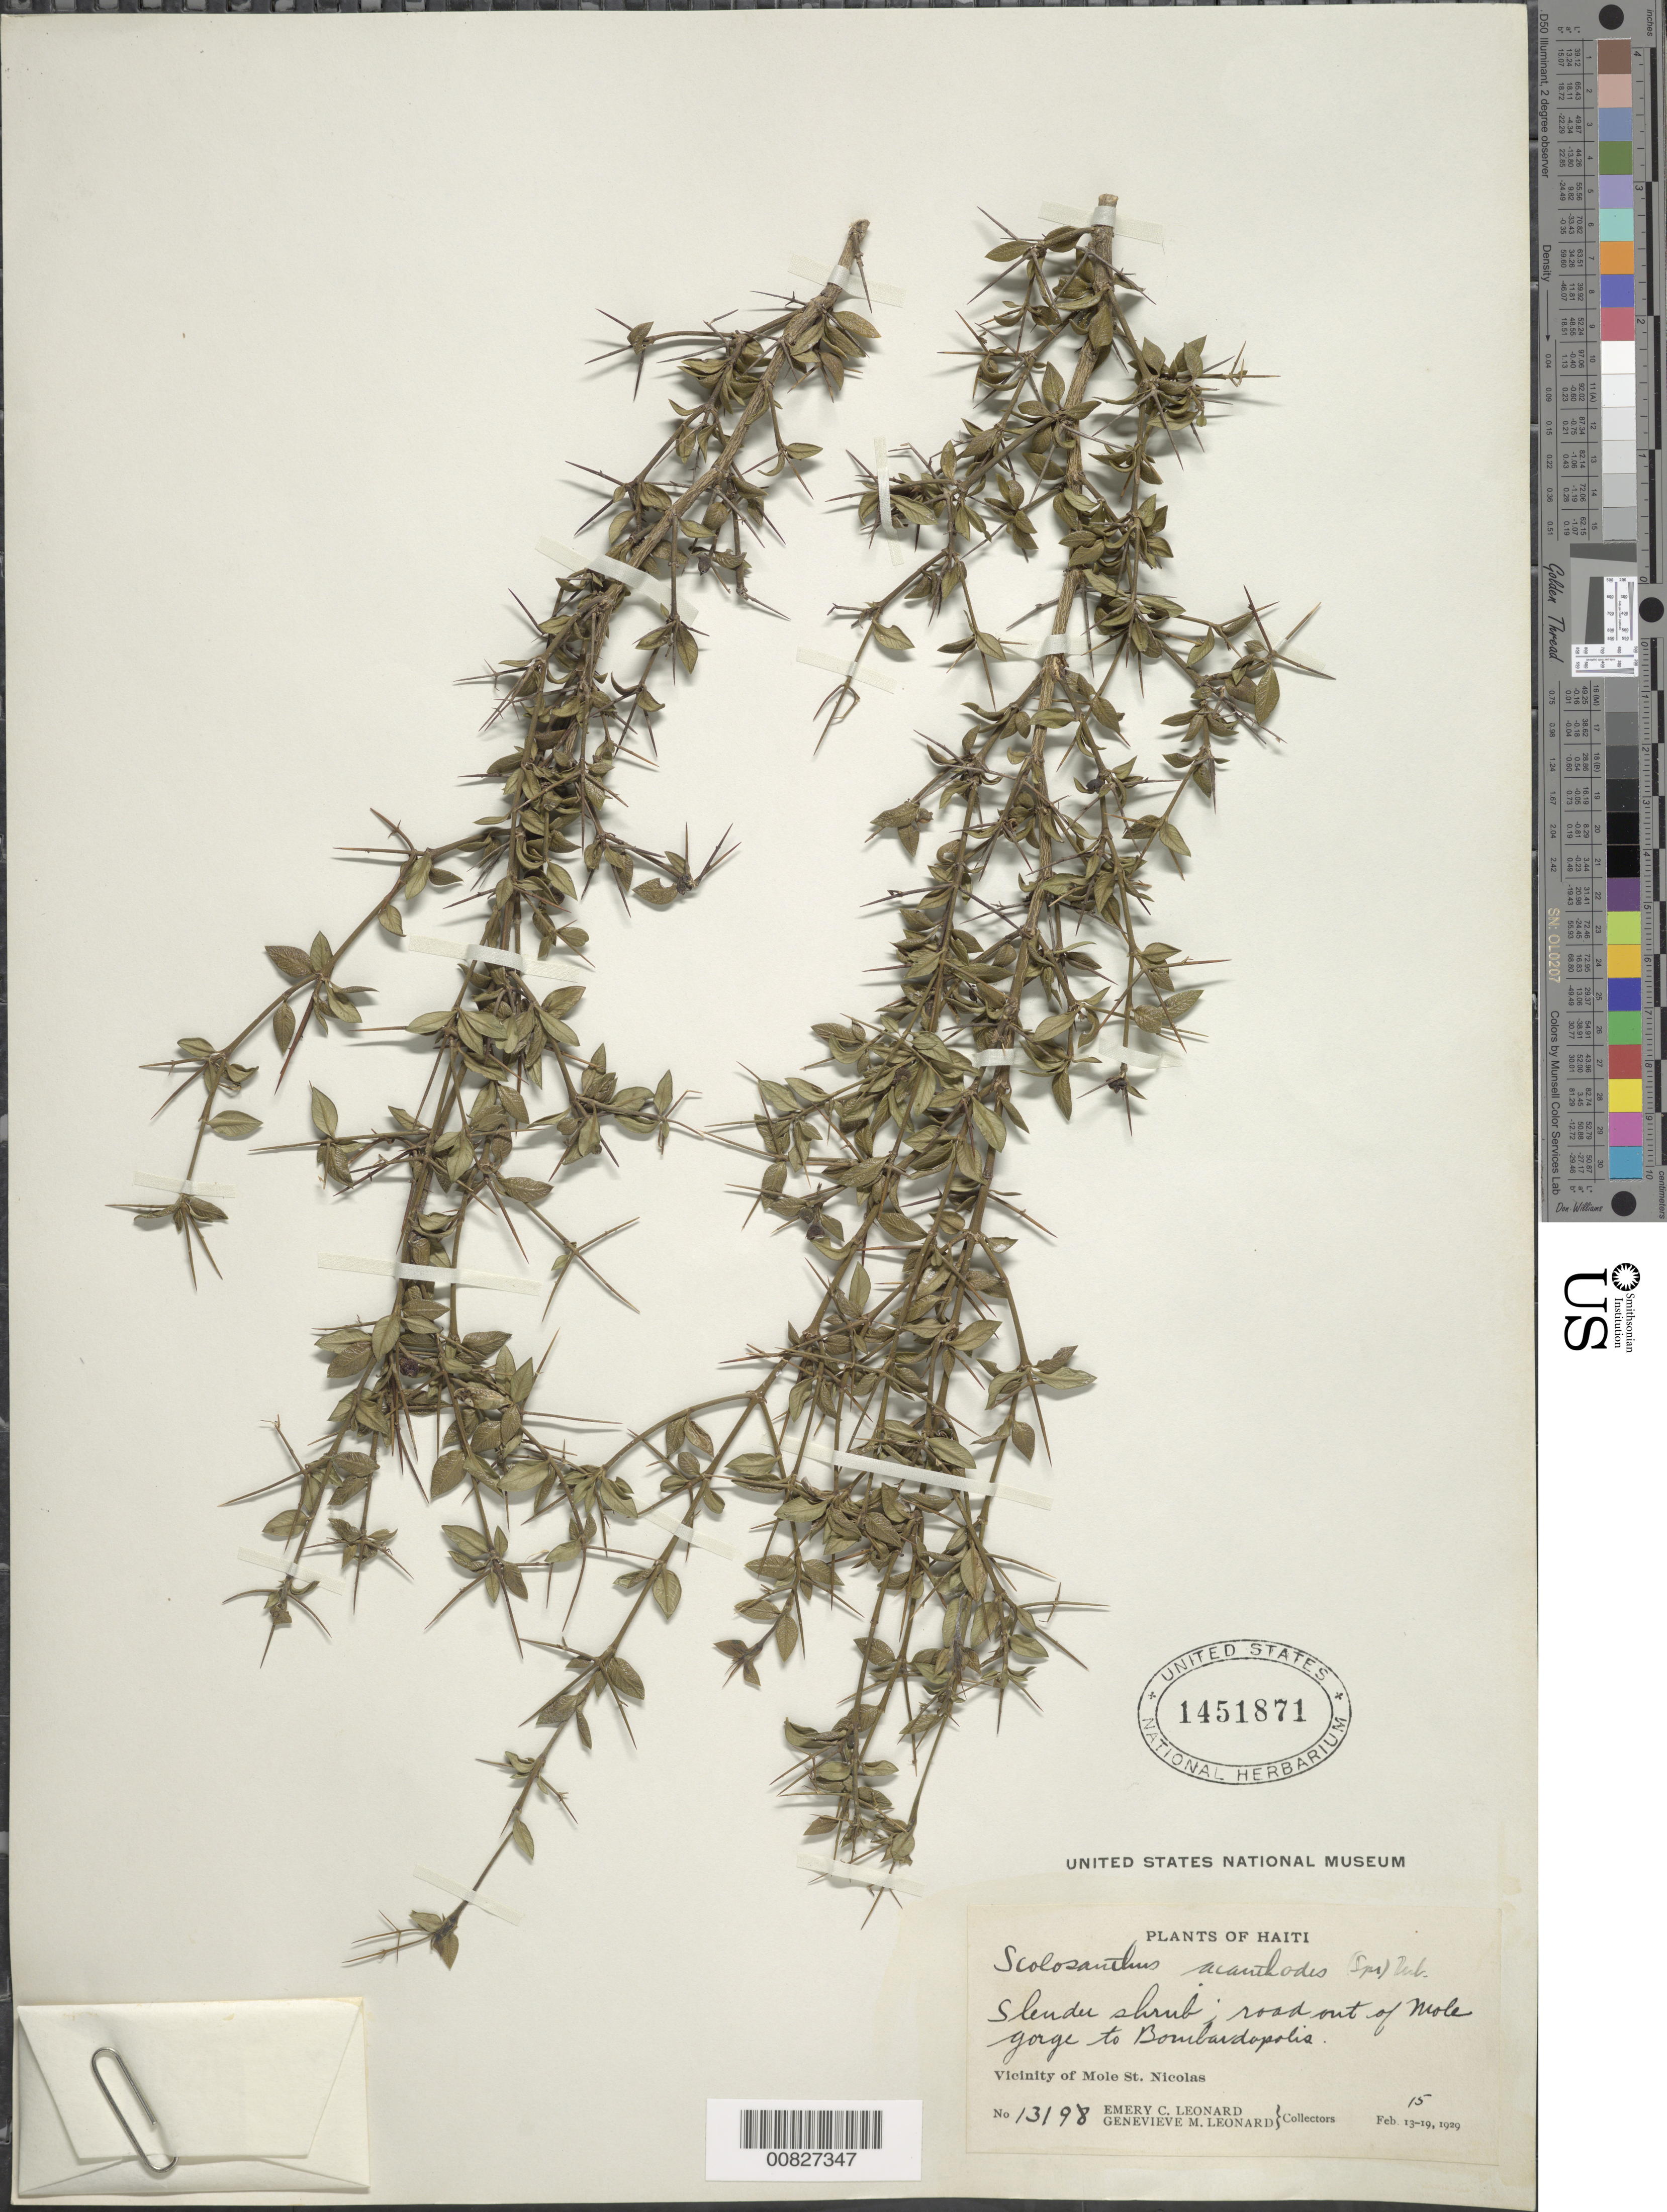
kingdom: Plantae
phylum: Tracheophyta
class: Magnoliopsida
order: Gentianales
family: Rubiaceae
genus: Scolosanthus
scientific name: Scolosanthus acanthodes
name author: (Spreng.) Urb.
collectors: E. C. Leonard & G. M. Leonard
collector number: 13198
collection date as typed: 15 Feb 1929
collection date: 1929-02-15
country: Haiti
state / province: Nord-Ouest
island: Hispaniola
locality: Vicinity of Mole St. Nicolas, road out of Mole Gorge to Bombardopolis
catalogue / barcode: US 1451871